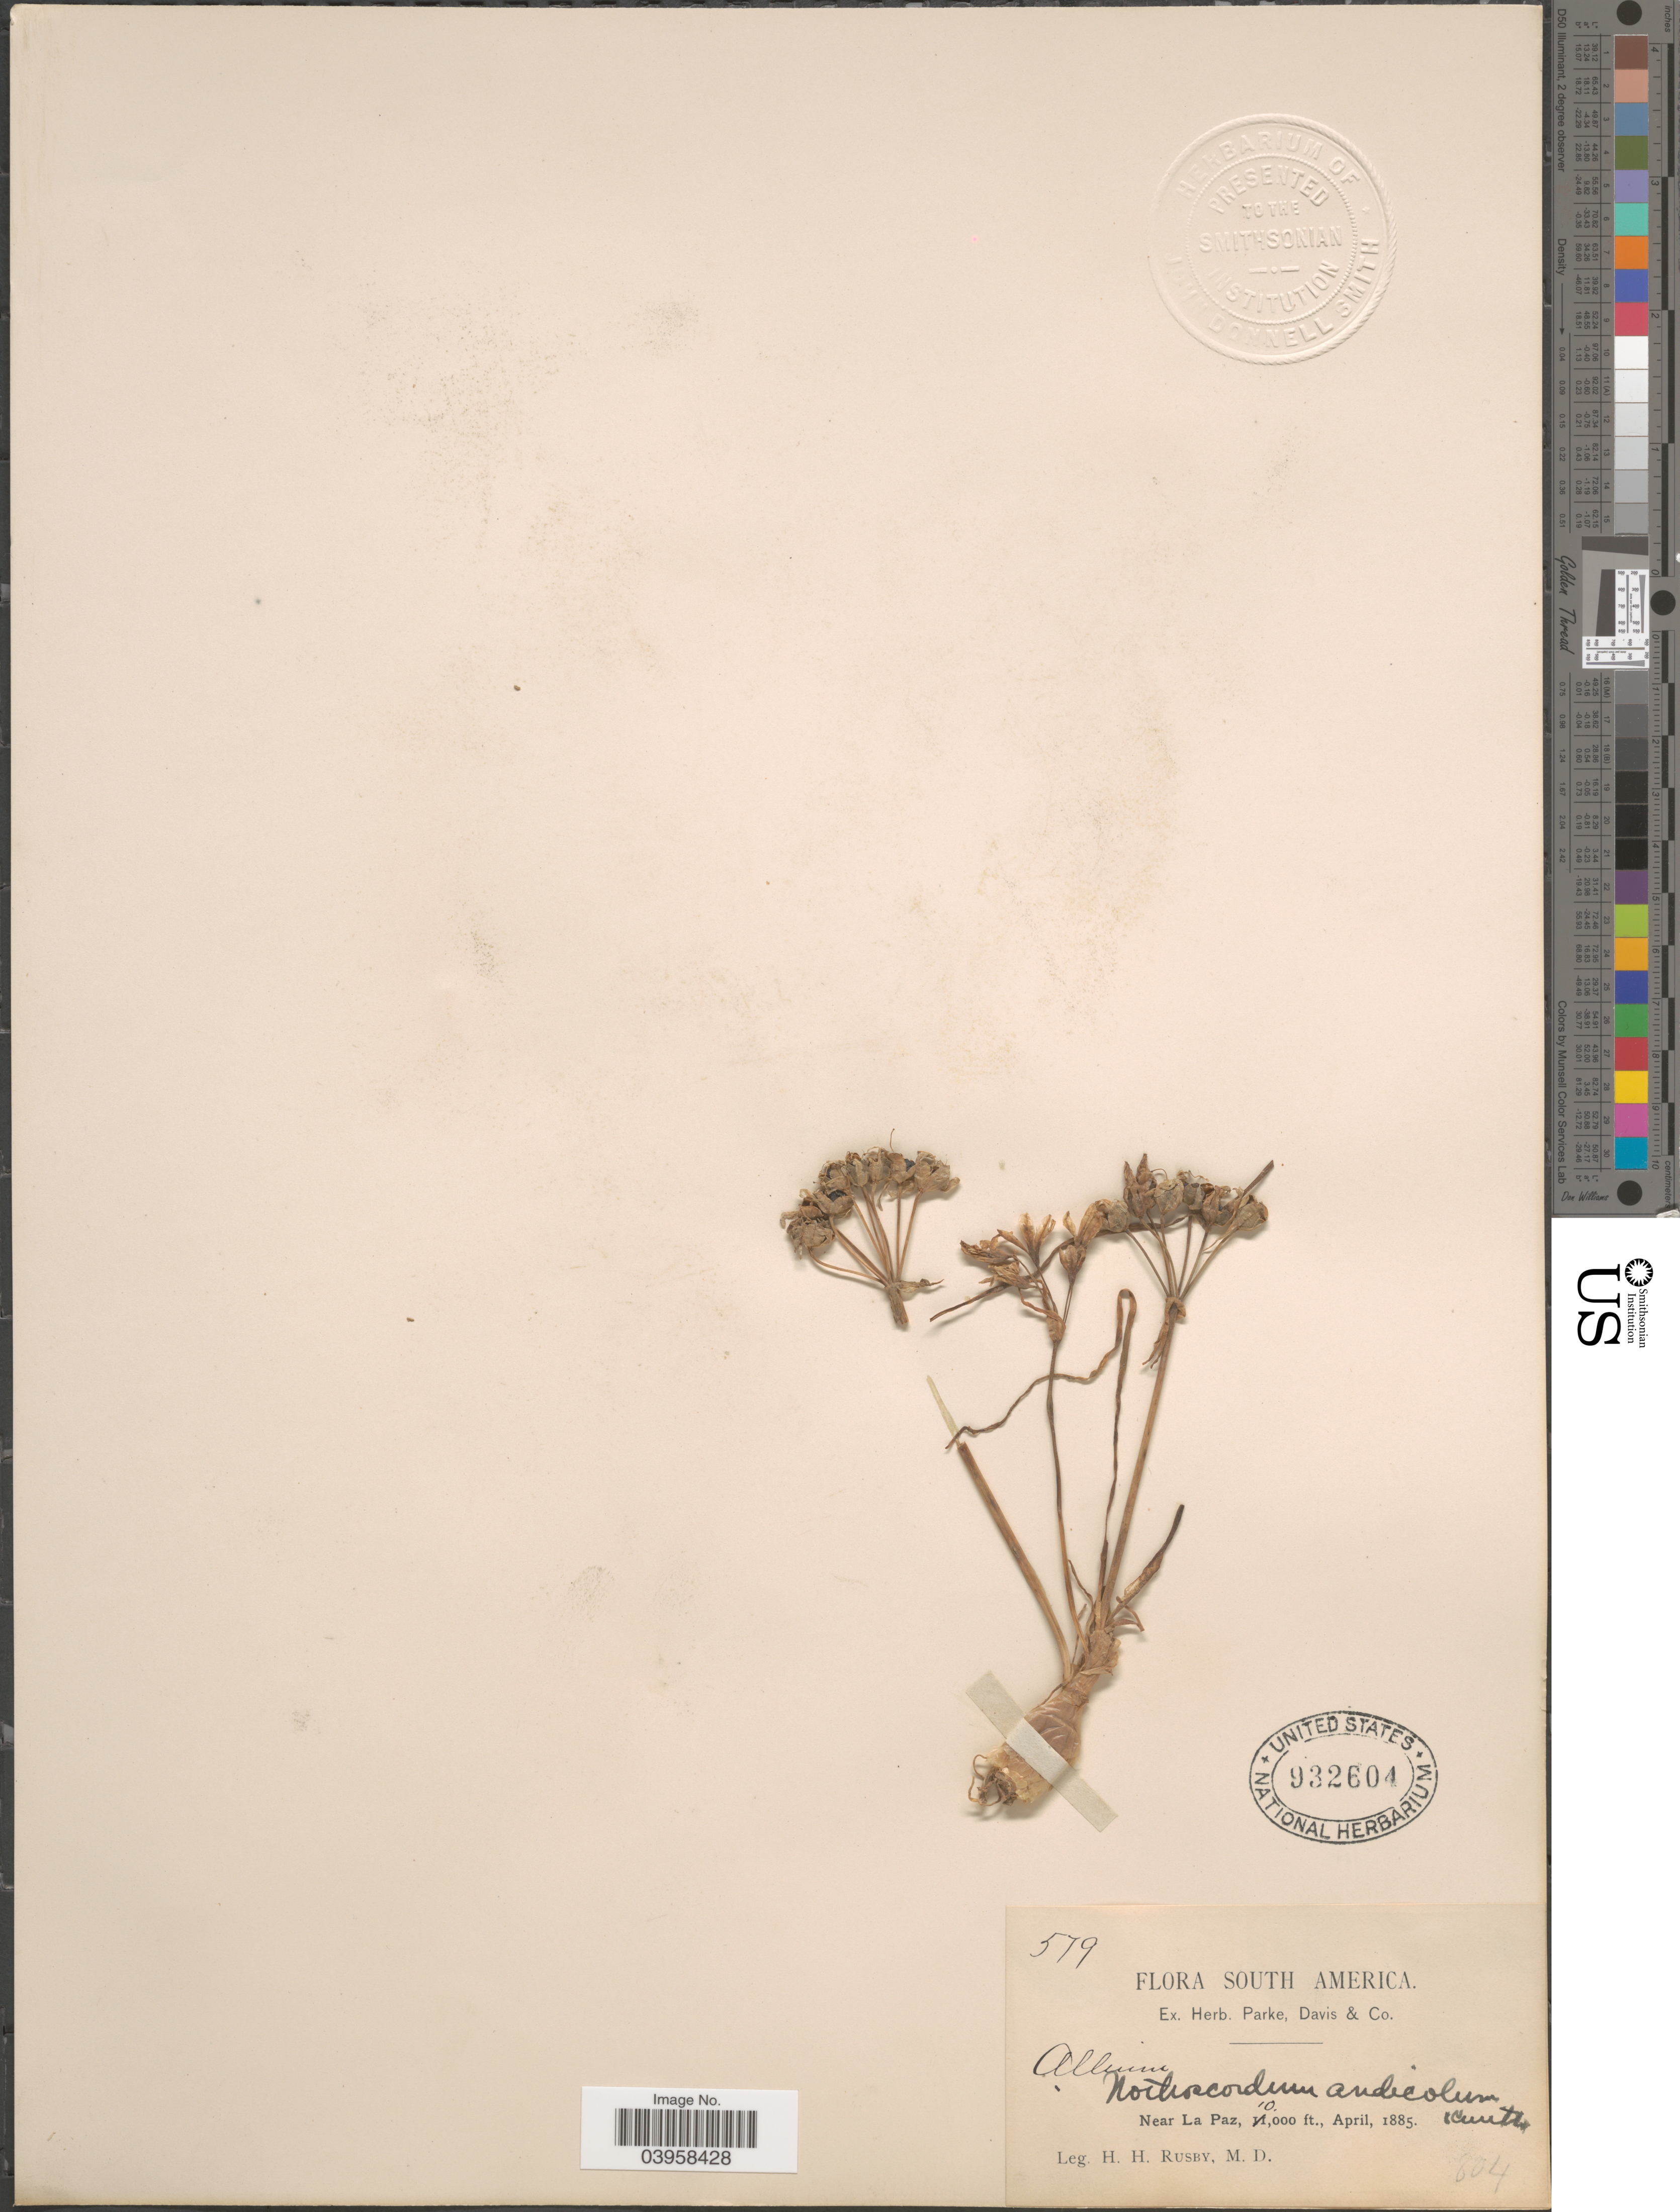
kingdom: Plantae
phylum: Tracheophyta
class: Liliopsida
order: Asparagales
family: Amaryllidaceae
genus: Nothoscordum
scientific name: Nothoscordum andicola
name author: Kunth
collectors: H. H. Rusby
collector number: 579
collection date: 1885-04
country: Bolivia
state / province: La Paz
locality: Near La Paz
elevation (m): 3048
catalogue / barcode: US 932604